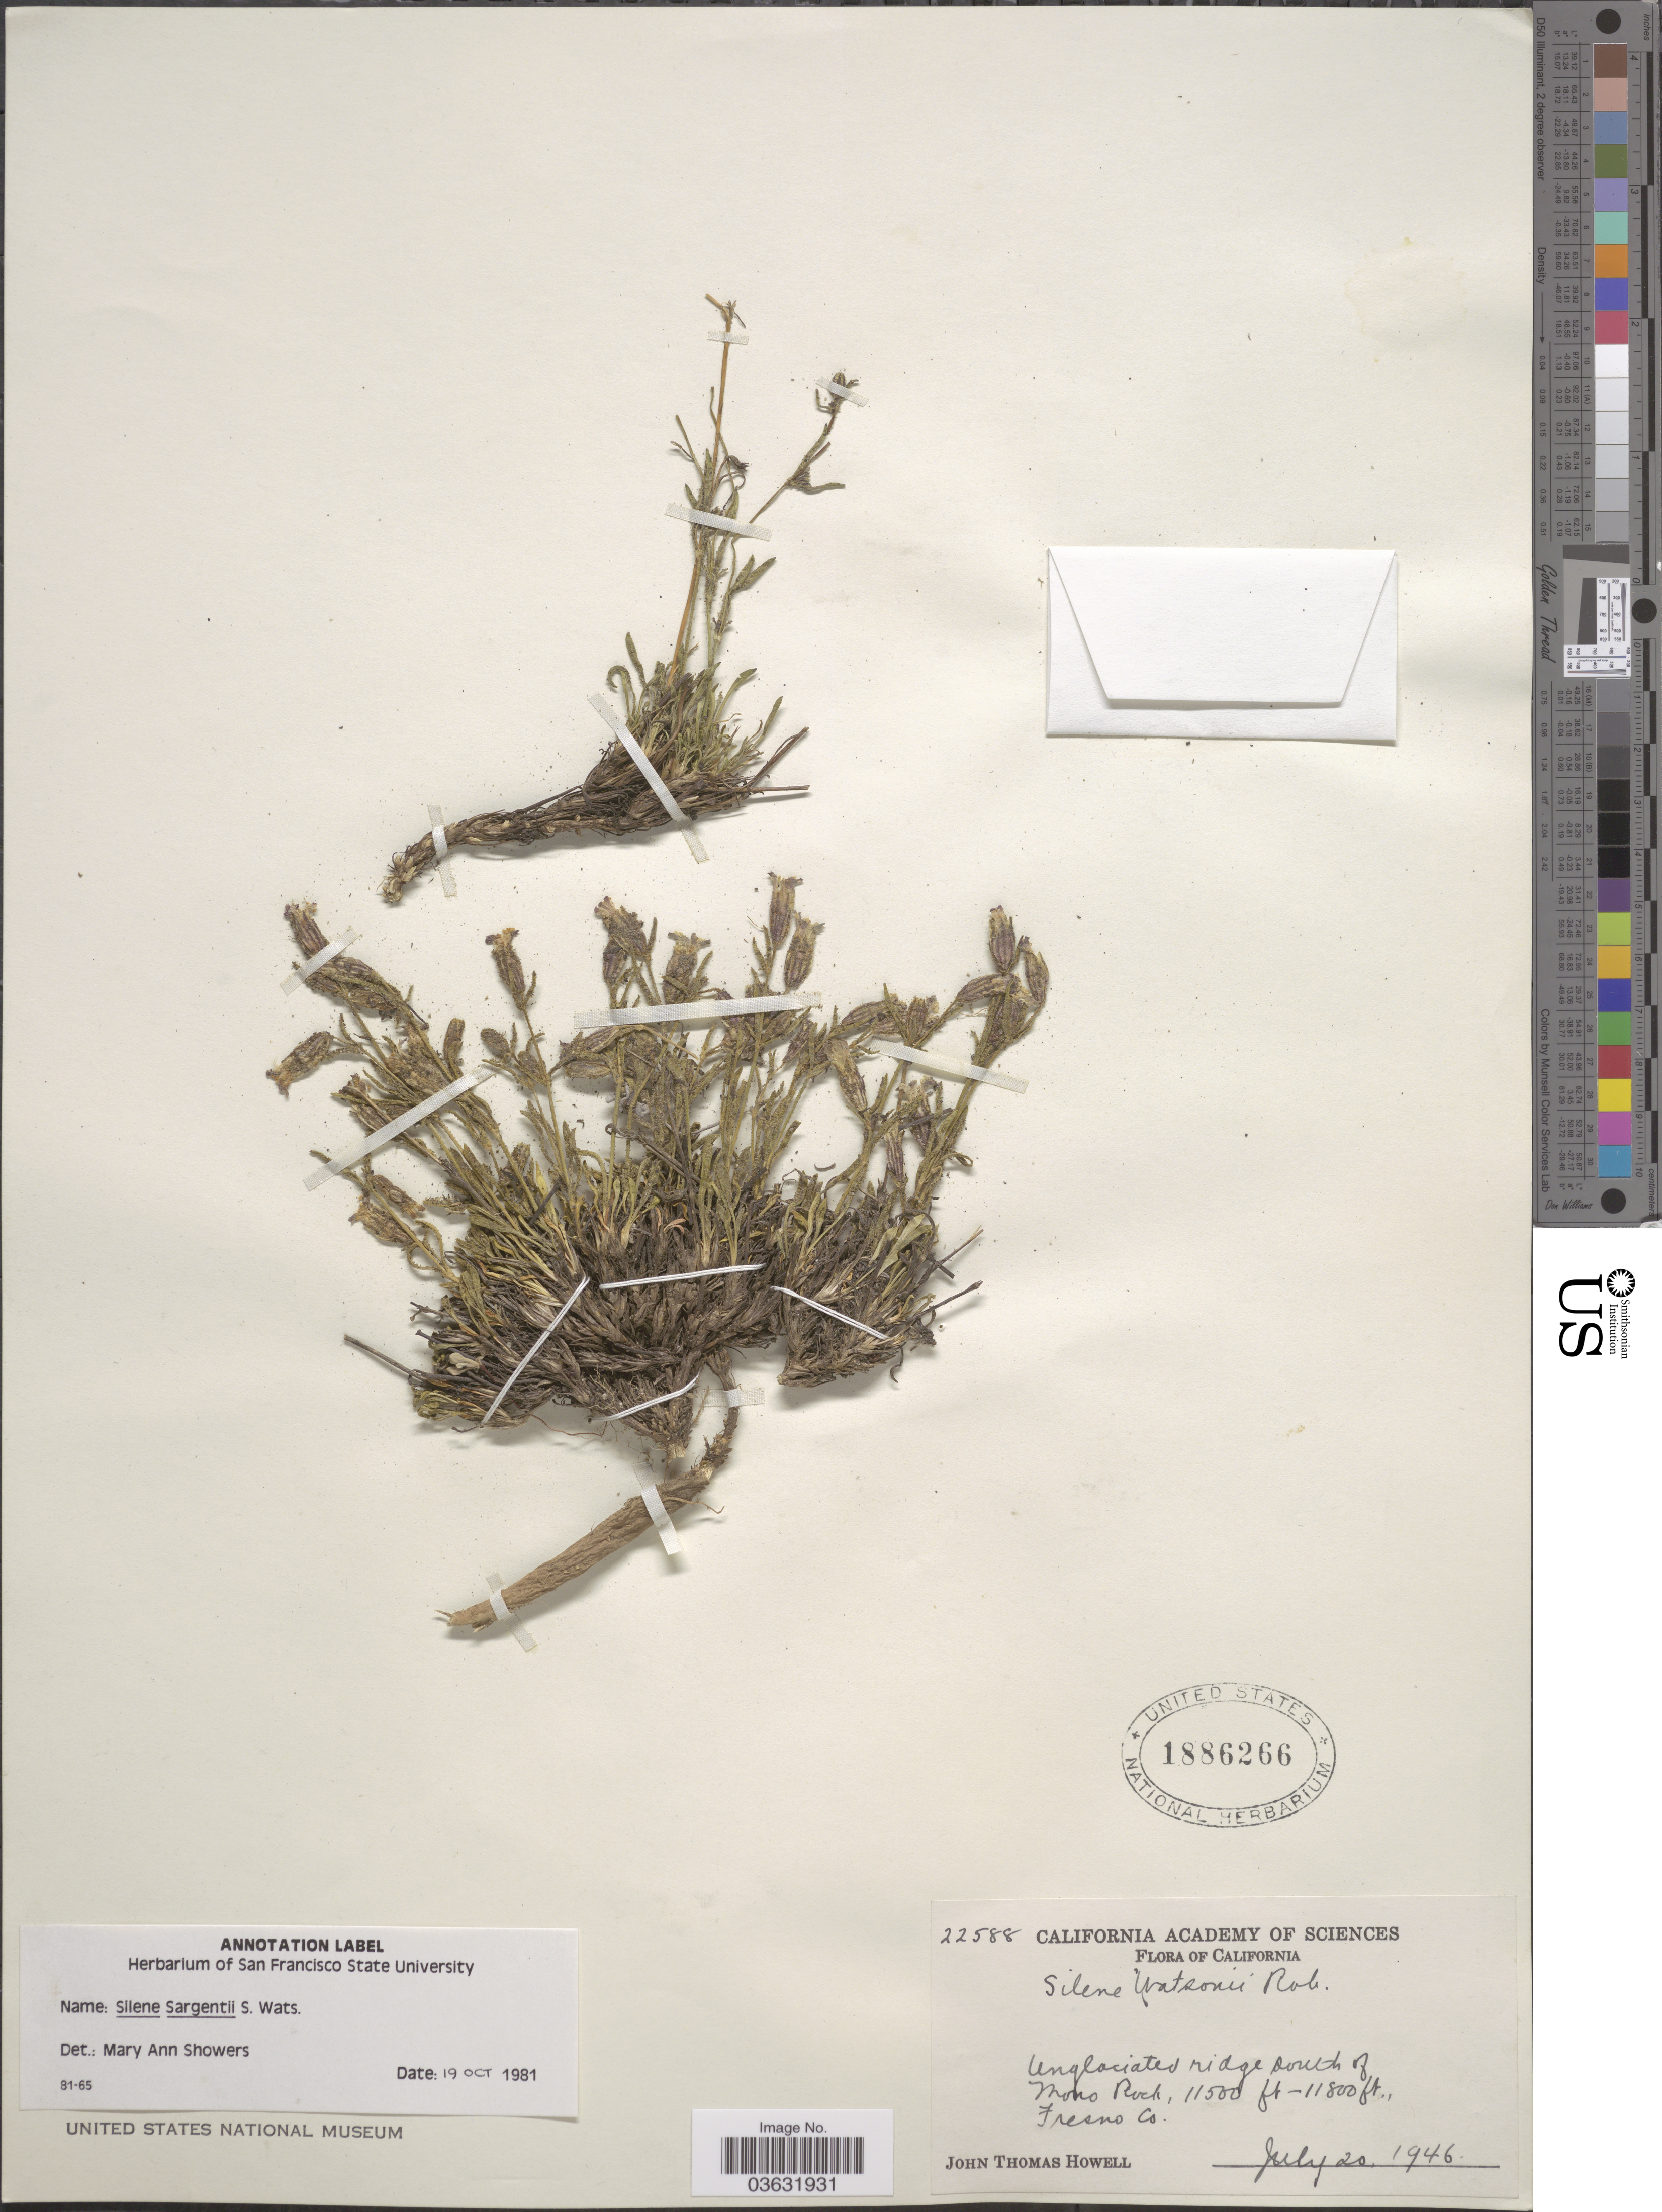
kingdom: Plantae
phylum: Tracheophyta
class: Magnoliopsida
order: Caryophyllales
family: Caryophyllaceae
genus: Silene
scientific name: Silene sargentii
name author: S. Watson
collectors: J. T. Howell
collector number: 22588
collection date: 1946-07-20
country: United States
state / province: California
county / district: Fresno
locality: Unglaciated ridge south of Mono Rock. Fresno Co.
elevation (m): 3505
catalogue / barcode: US 1886266